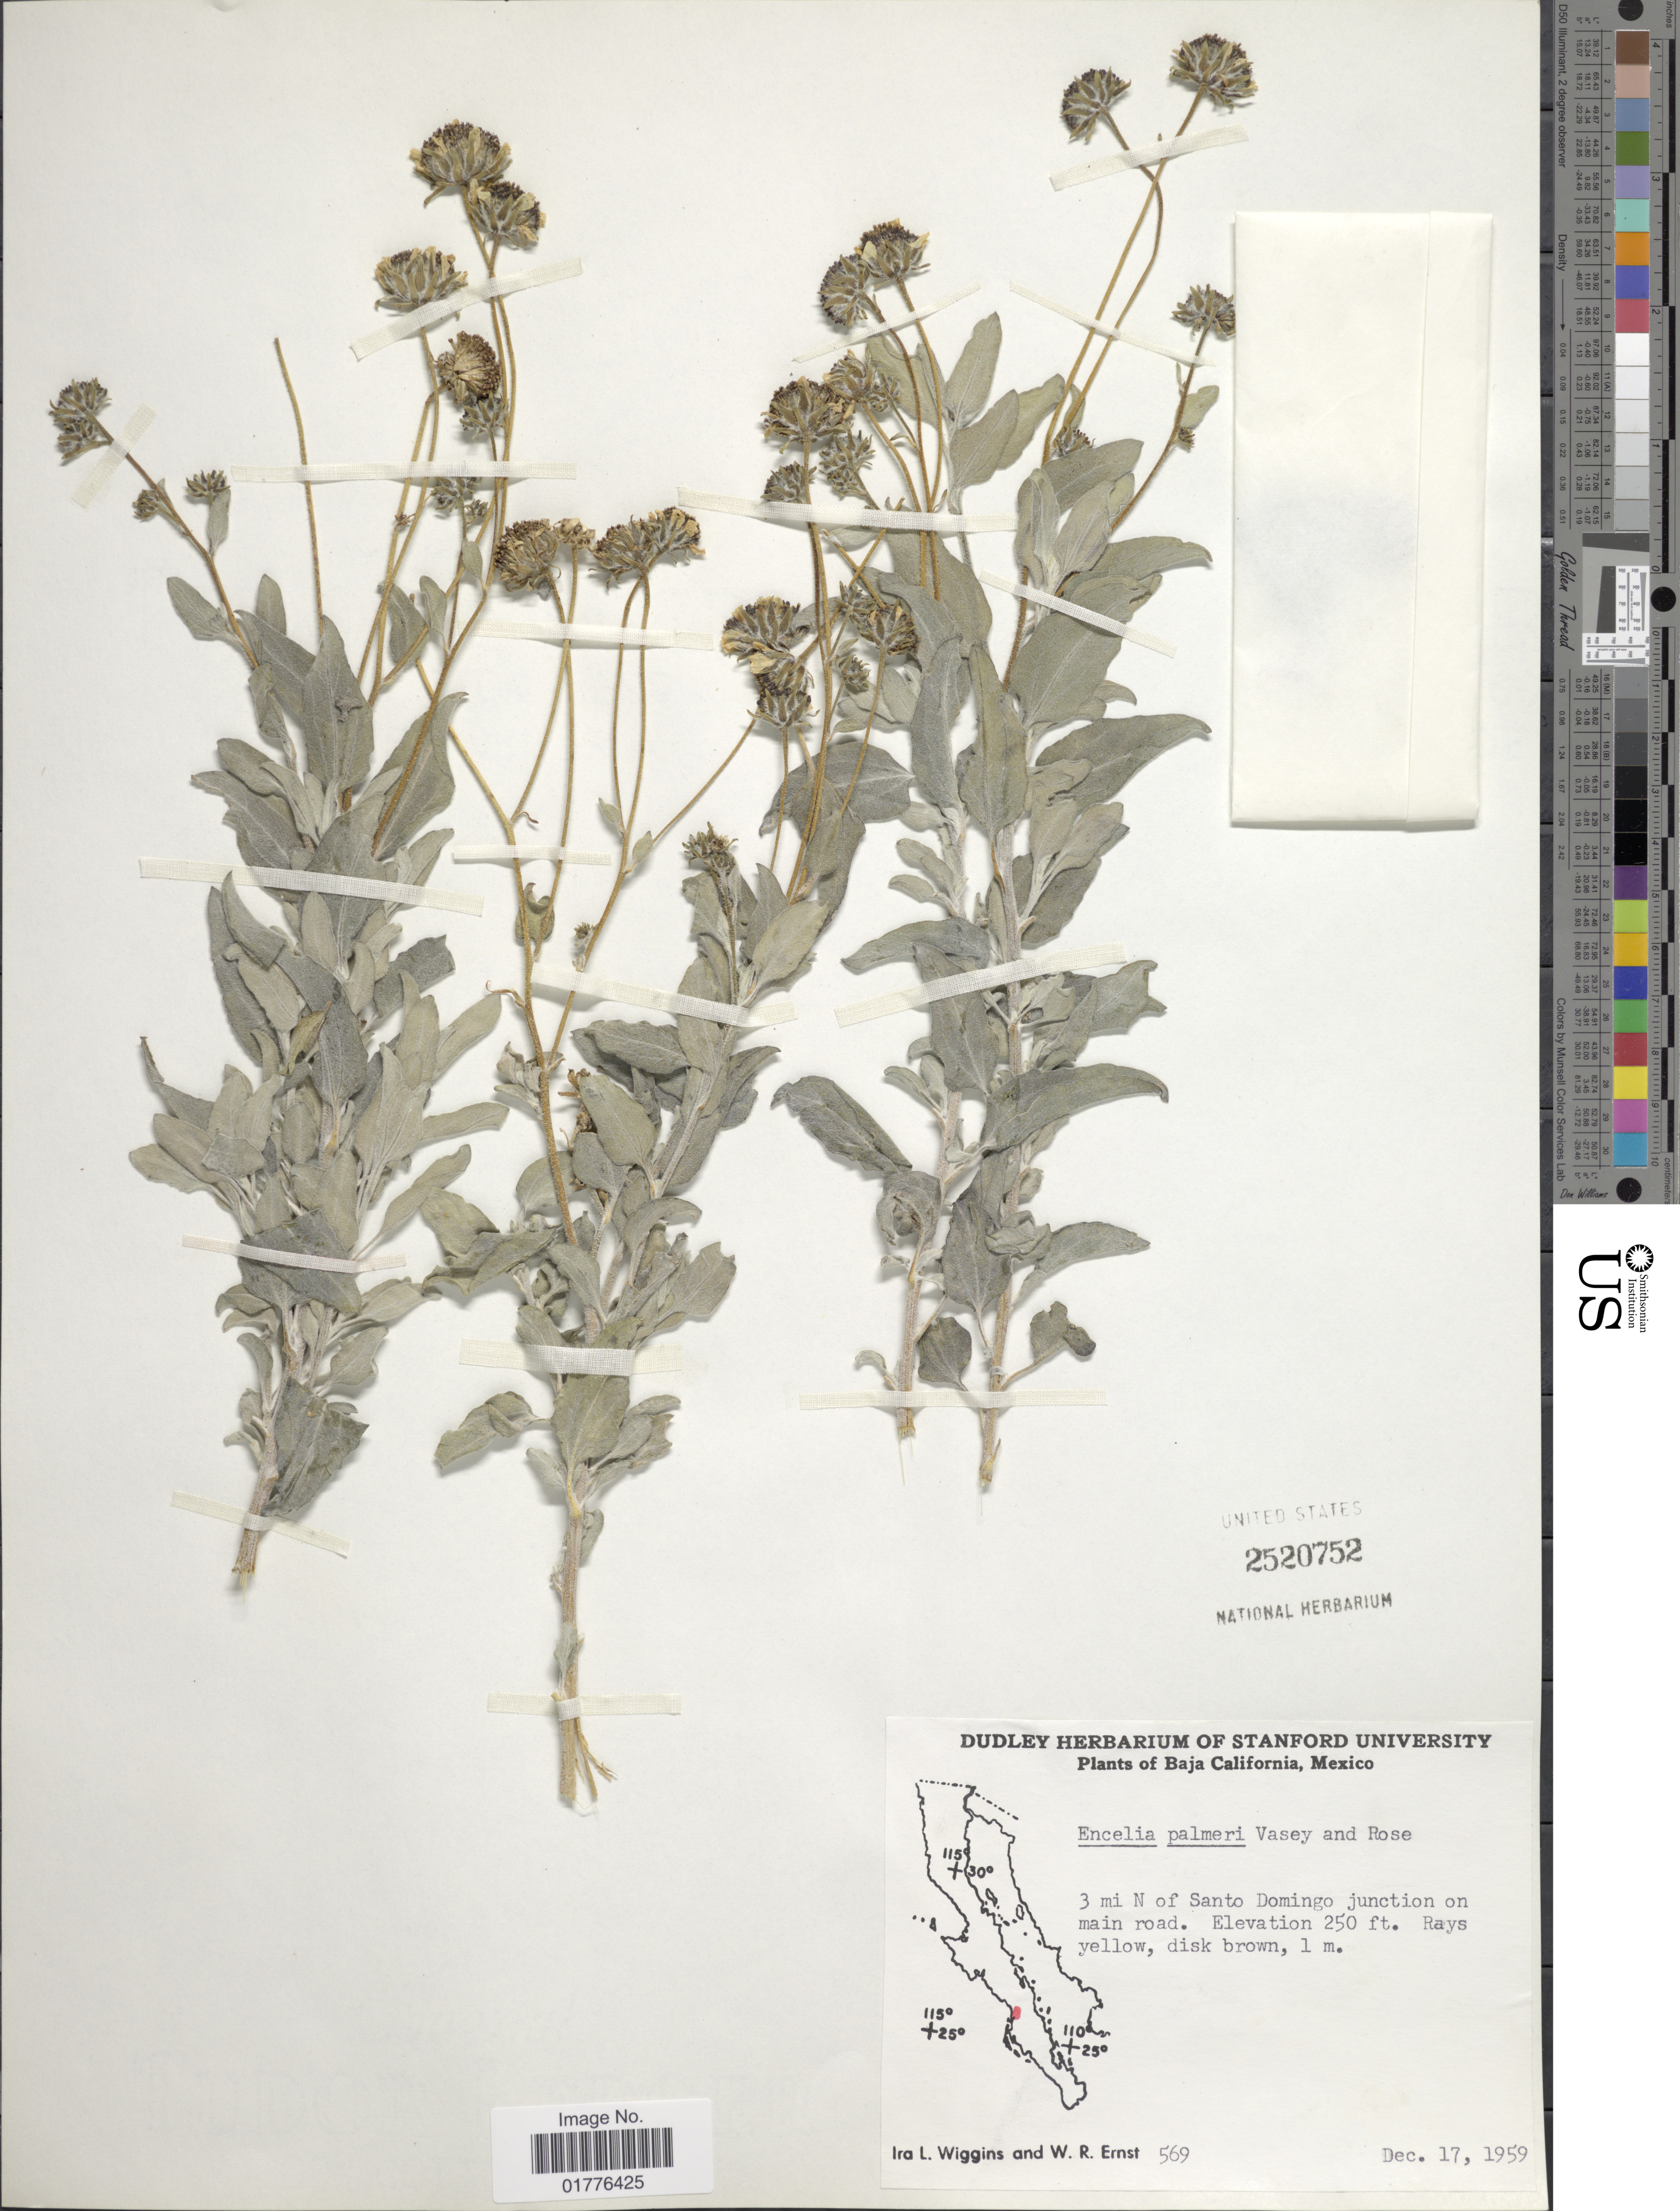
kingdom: Plantae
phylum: Tracheophyta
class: Magnoliopsida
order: Asterales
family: Asteraceae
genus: Encelia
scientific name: Encelia palmeri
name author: Vasey & Rose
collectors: I. L. Wiggins & W. R. Ernst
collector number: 569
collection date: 1959-12-17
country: Mexico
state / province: Baja California Sur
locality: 3 mi N of Santo Domingo junction on main road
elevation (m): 76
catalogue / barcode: US 2520752